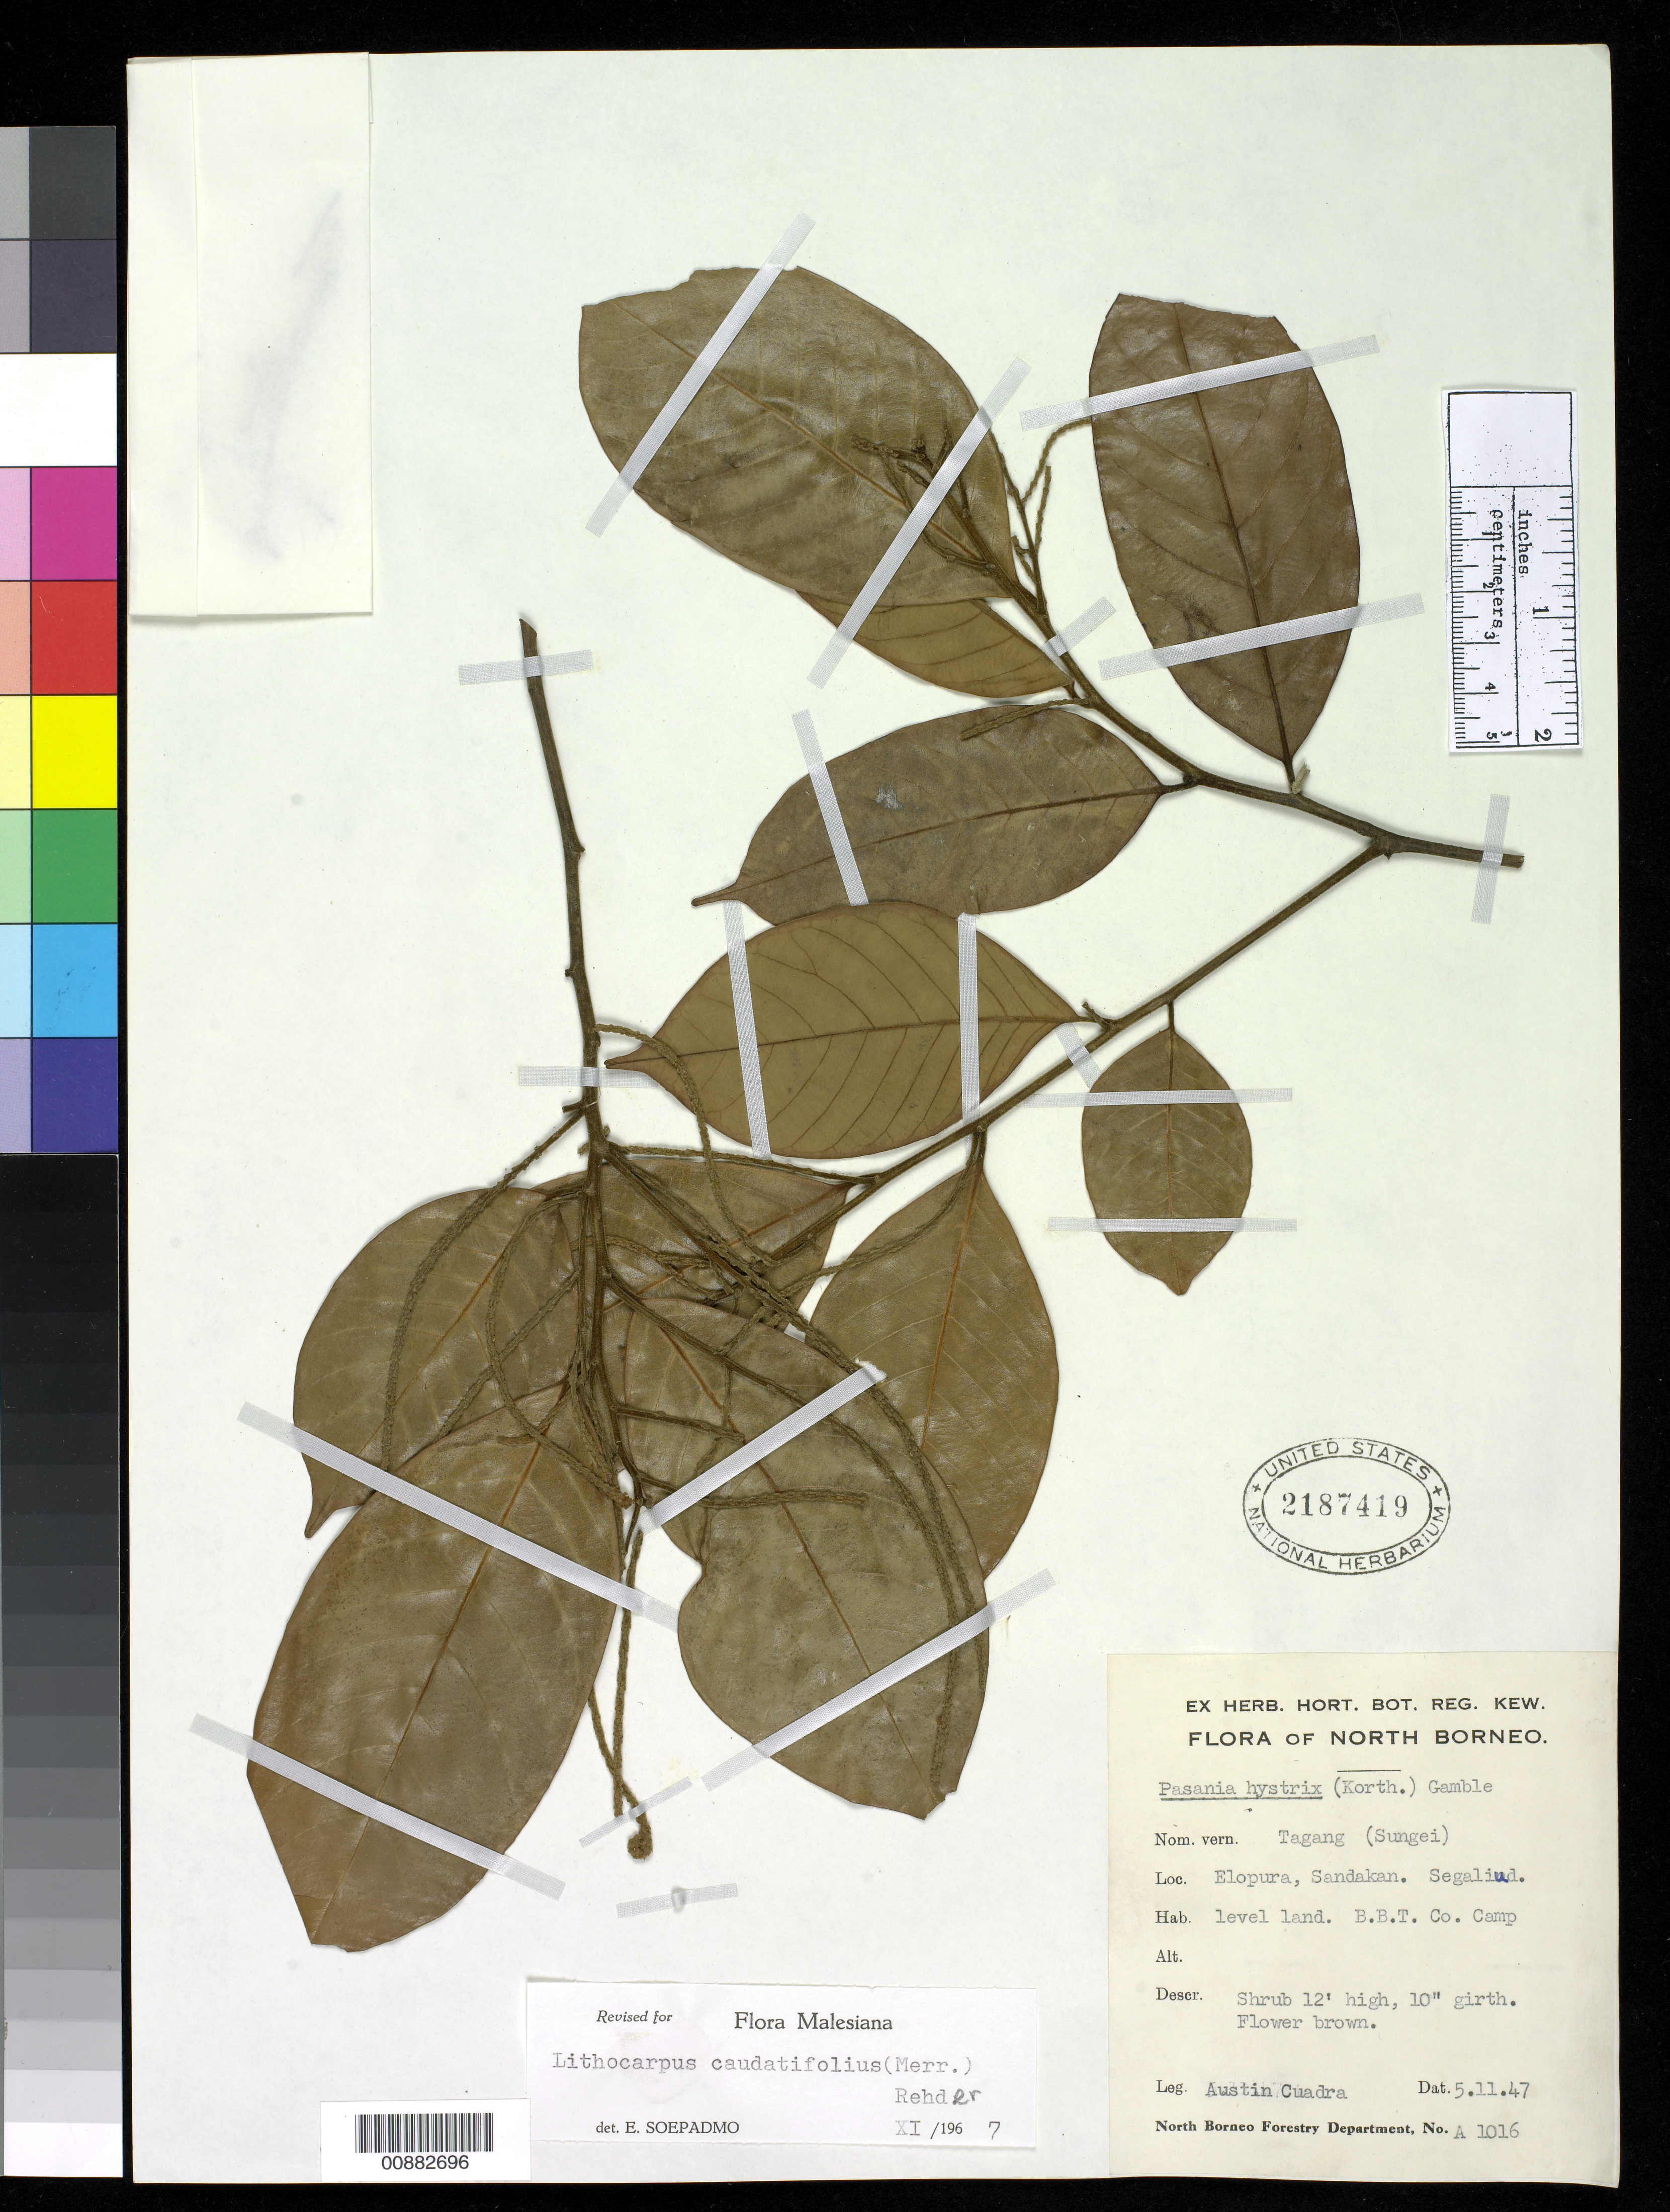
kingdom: Plantae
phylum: Tracheophyta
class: Magnoliopsida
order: Fagales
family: Fagaceae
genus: Lithocarpus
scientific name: Lithocarpus caudatifolius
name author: (Merr.) Rehder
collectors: A. Cuadra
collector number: A 1016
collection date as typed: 05 Nov 1947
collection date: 1947-11-05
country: Malaysia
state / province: Sabah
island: Borneo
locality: Sandakan, Elopura, Segaliud.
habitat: B.B.T. Co. Camp. Level land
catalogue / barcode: US 2187419